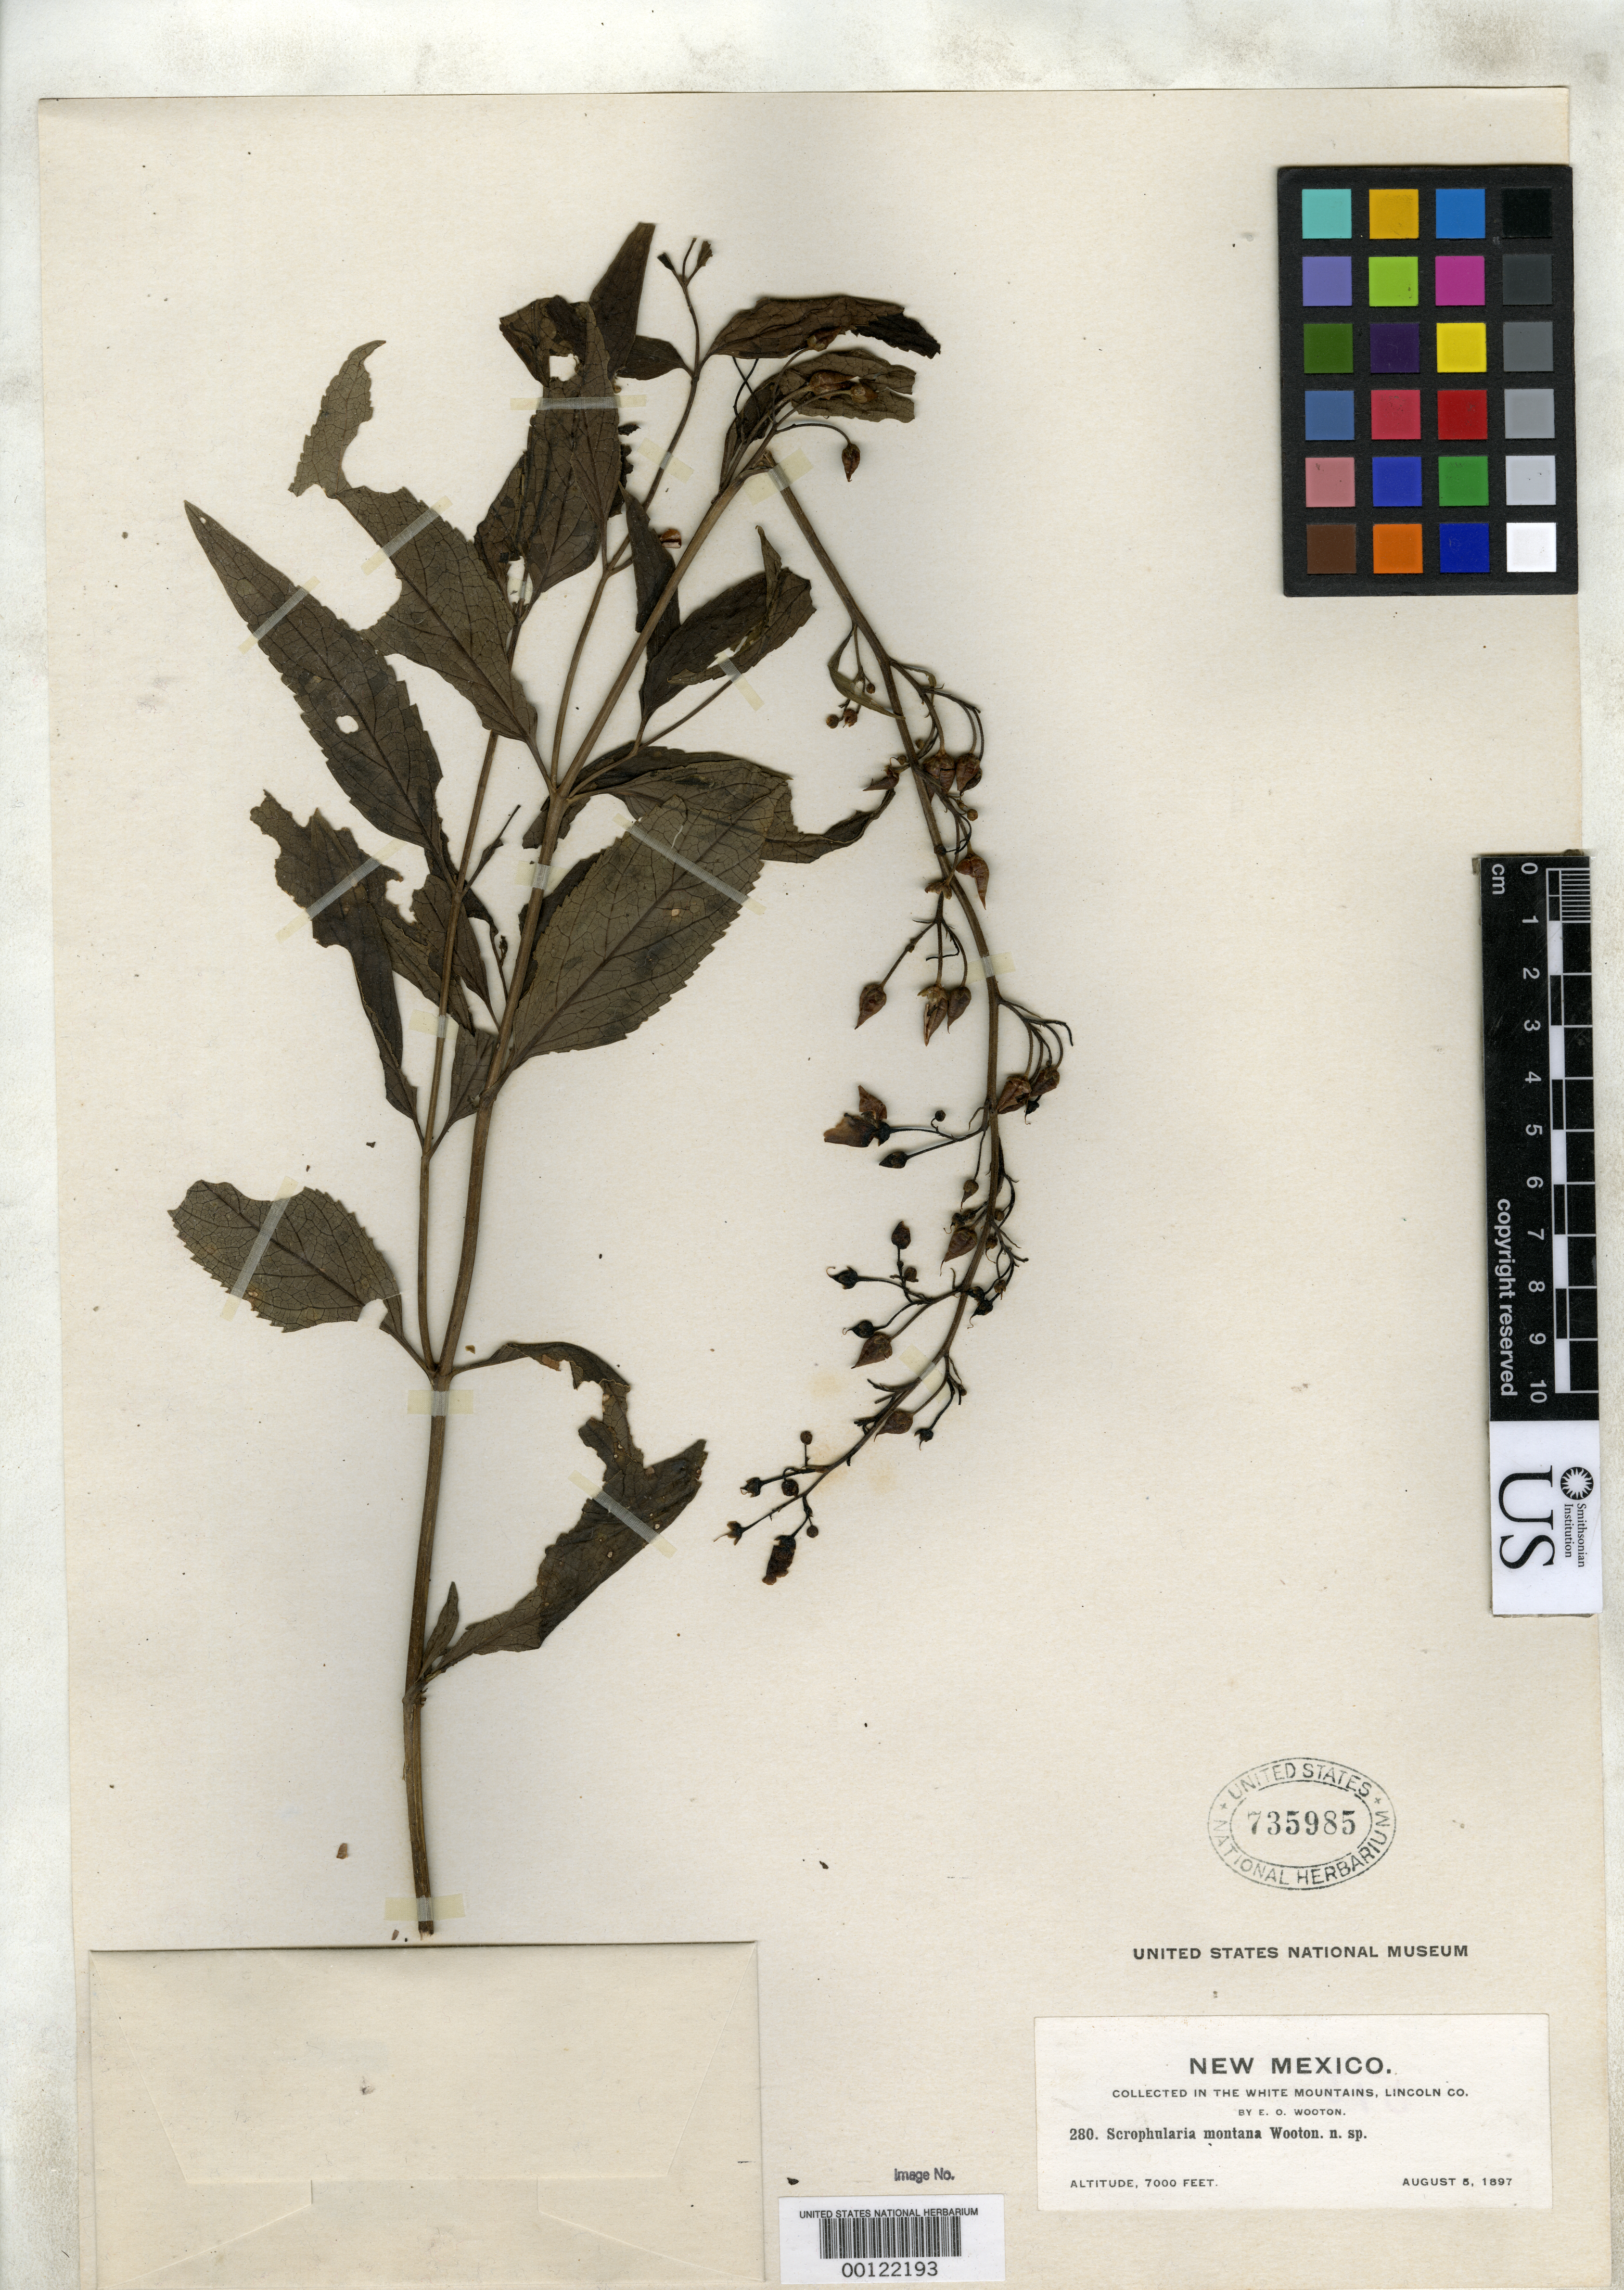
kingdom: Plantae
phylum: Tracheophyta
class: Magnoliopsida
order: Lamiales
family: Scrophulariaceae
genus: Scrophularia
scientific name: Scrophularia montana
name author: Wooton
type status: Isotype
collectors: E. O. Wooton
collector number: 280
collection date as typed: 05 Aug 1897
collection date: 1897-08-05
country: United States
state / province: New Mexico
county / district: Lincoln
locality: White Mountains.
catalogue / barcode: US 735985